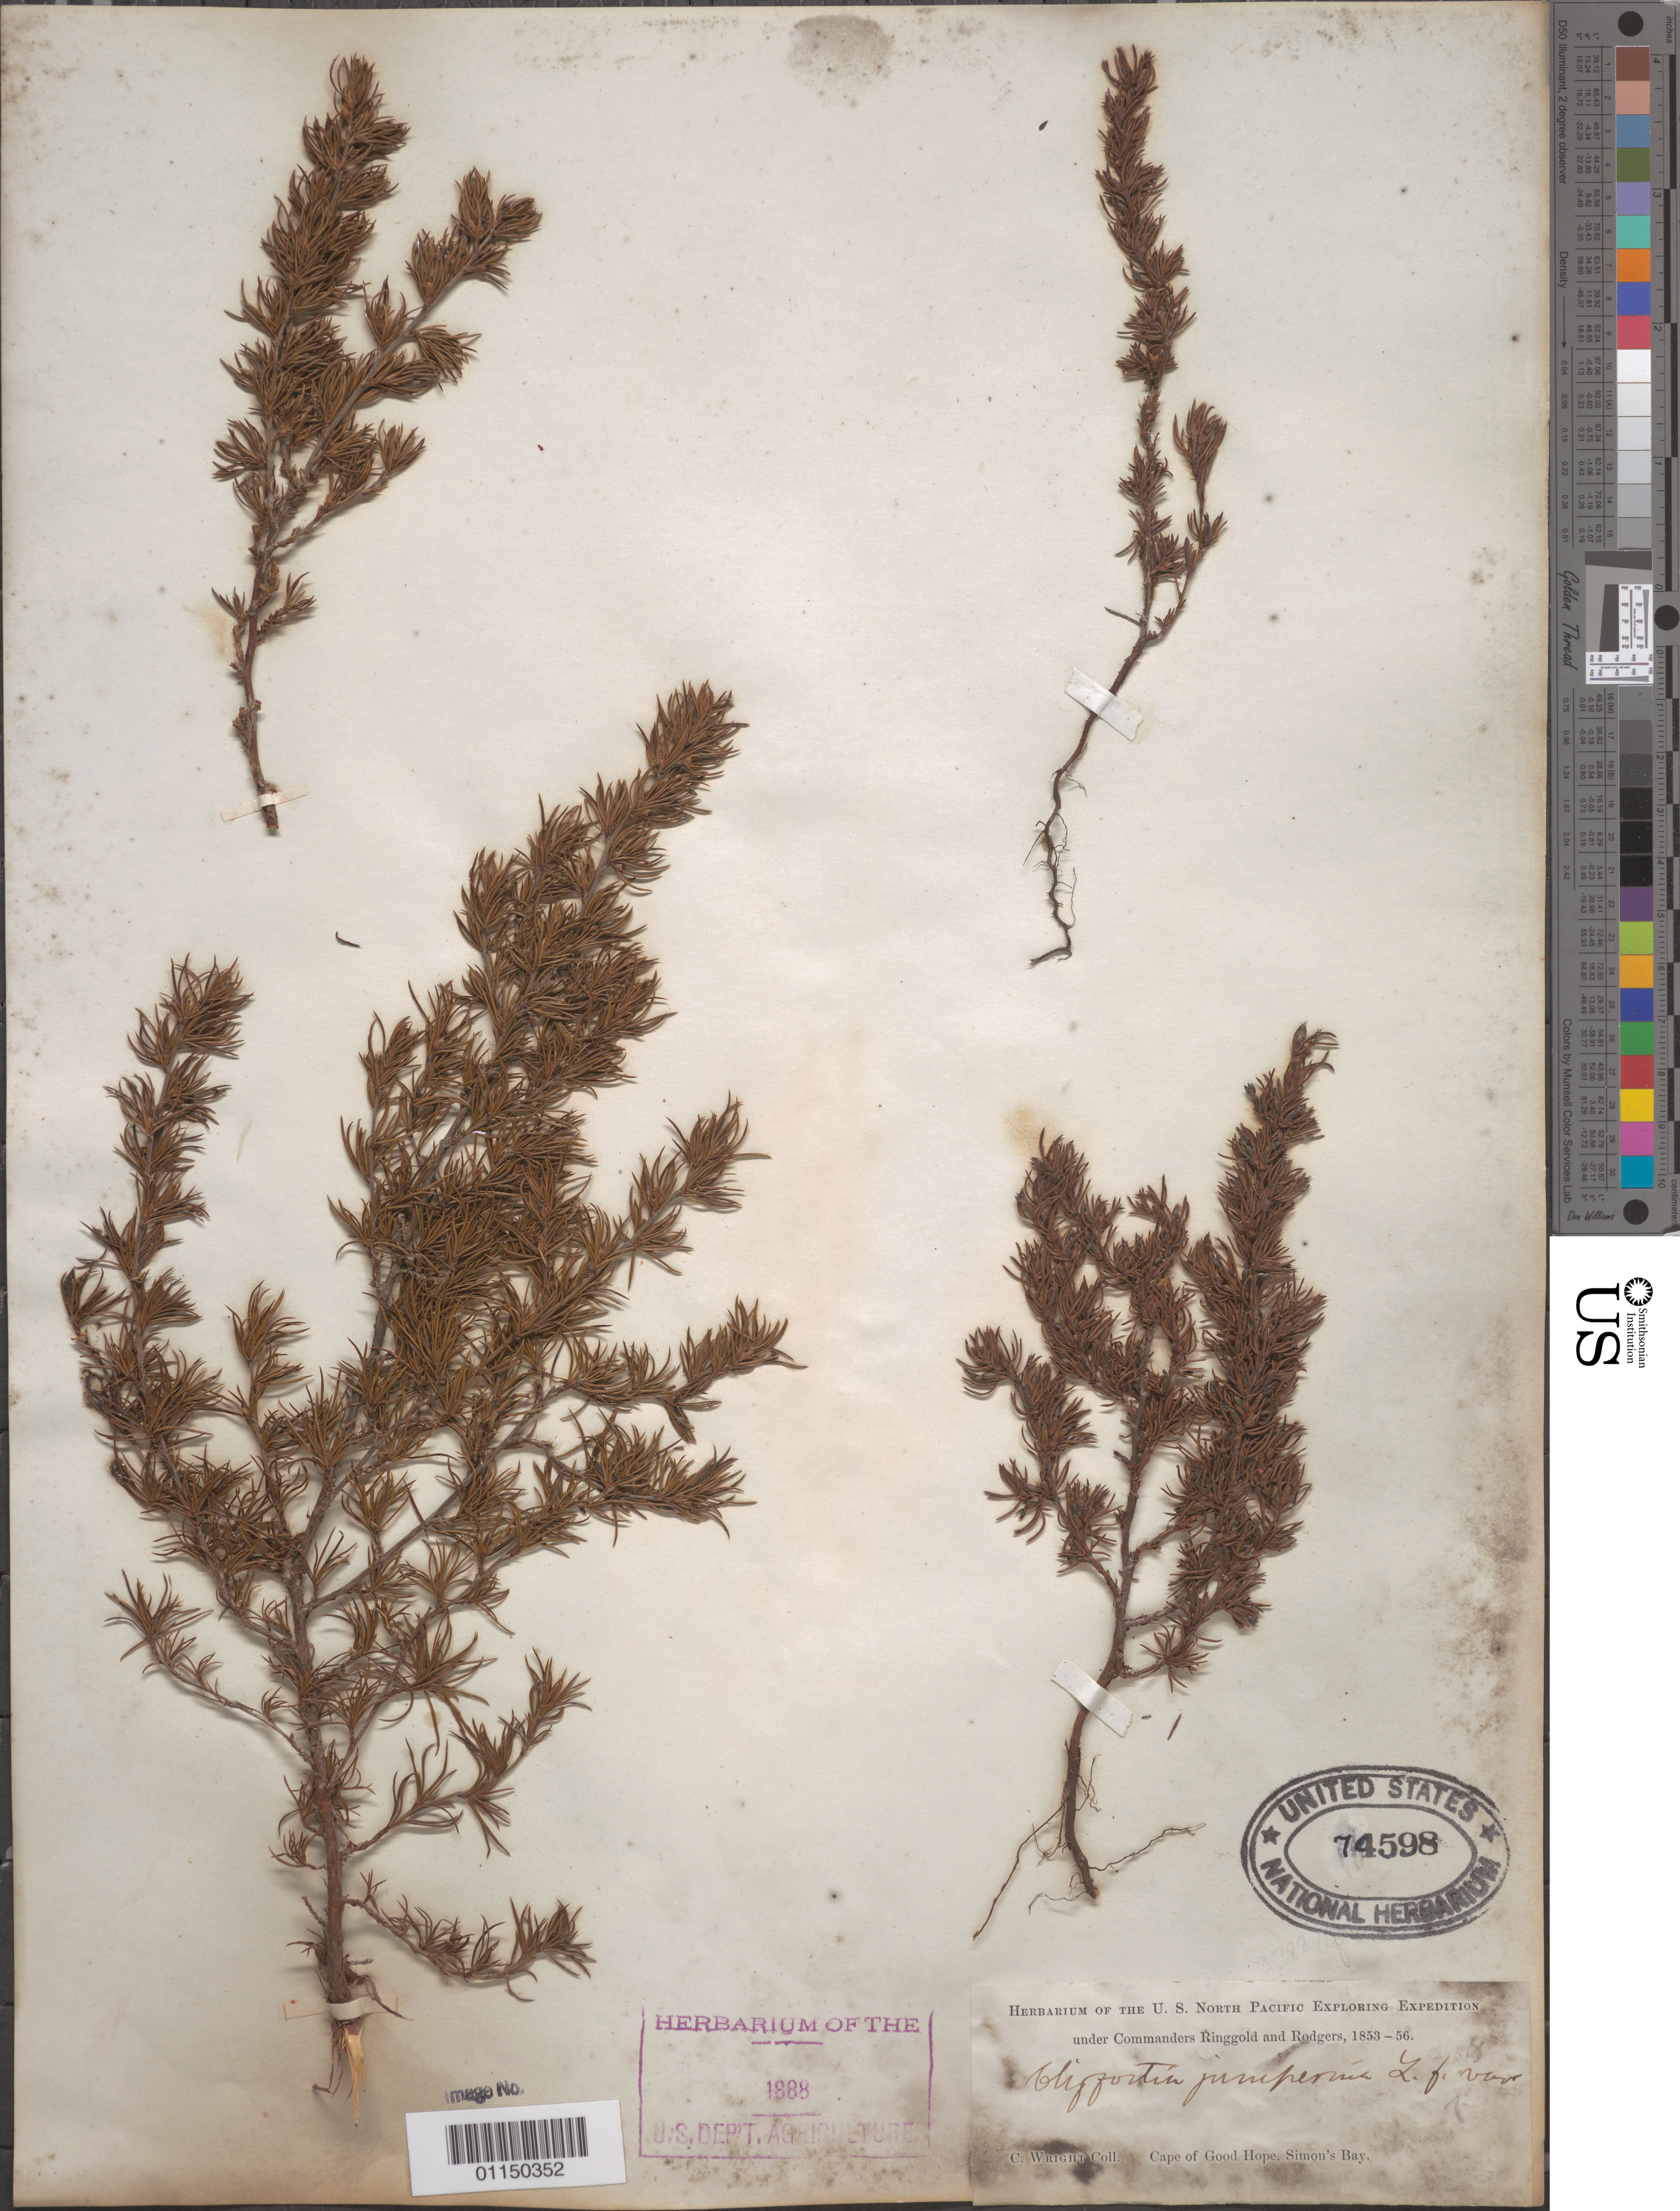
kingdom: Plantae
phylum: Tracheophyta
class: Magnoliopsida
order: Rosales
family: Rosaceae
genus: Cliffortia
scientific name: Cliffortia juniperina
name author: L. f.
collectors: C. Wright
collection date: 1853/1856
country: South Africa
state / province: Western Cape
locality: Cape of Good Hope, Simon's Bay.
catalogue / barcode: US 74598